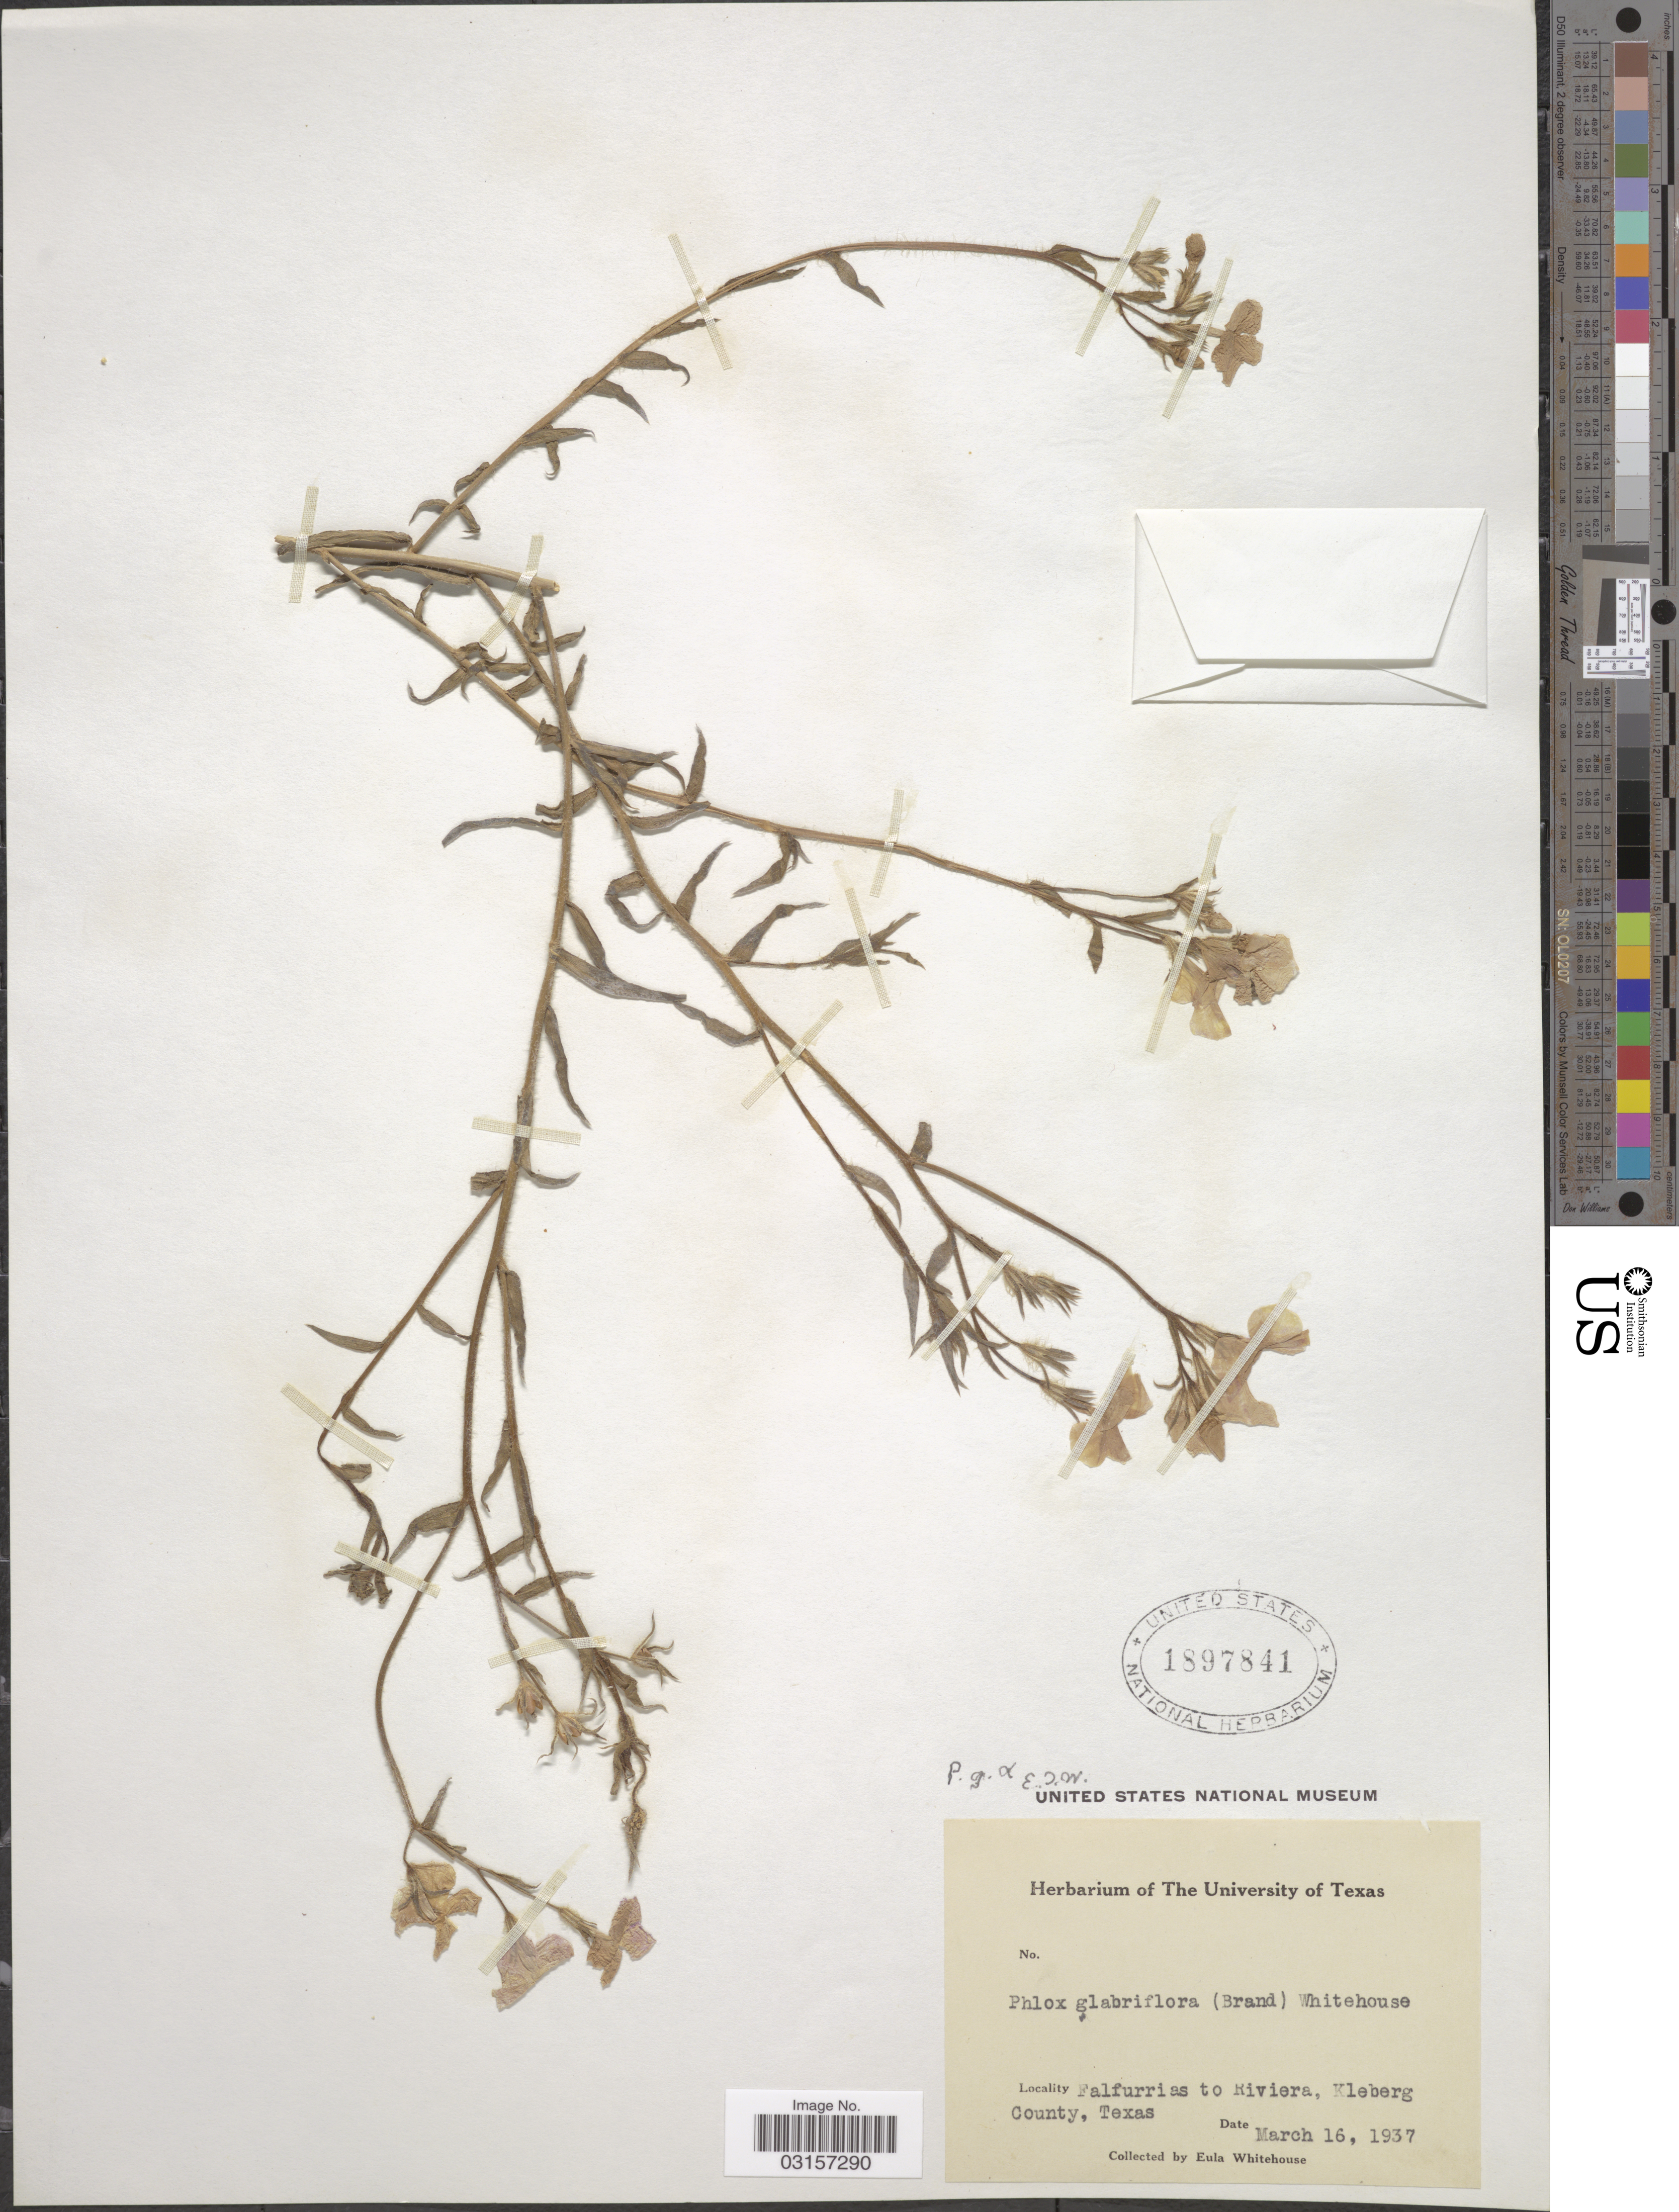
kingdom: Plantae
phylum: Tracheophyta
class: Magnoliopsida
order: Ericales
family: Polemoniaceae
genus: Phlox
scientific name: Phlox glabriflora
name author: (Brand) Whitehouse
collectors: E. Whitehouse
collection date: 1937-03-16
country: United States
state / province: Texas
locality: Falfurrias to Riviera, Kleberg County.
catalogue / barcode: US 1897841